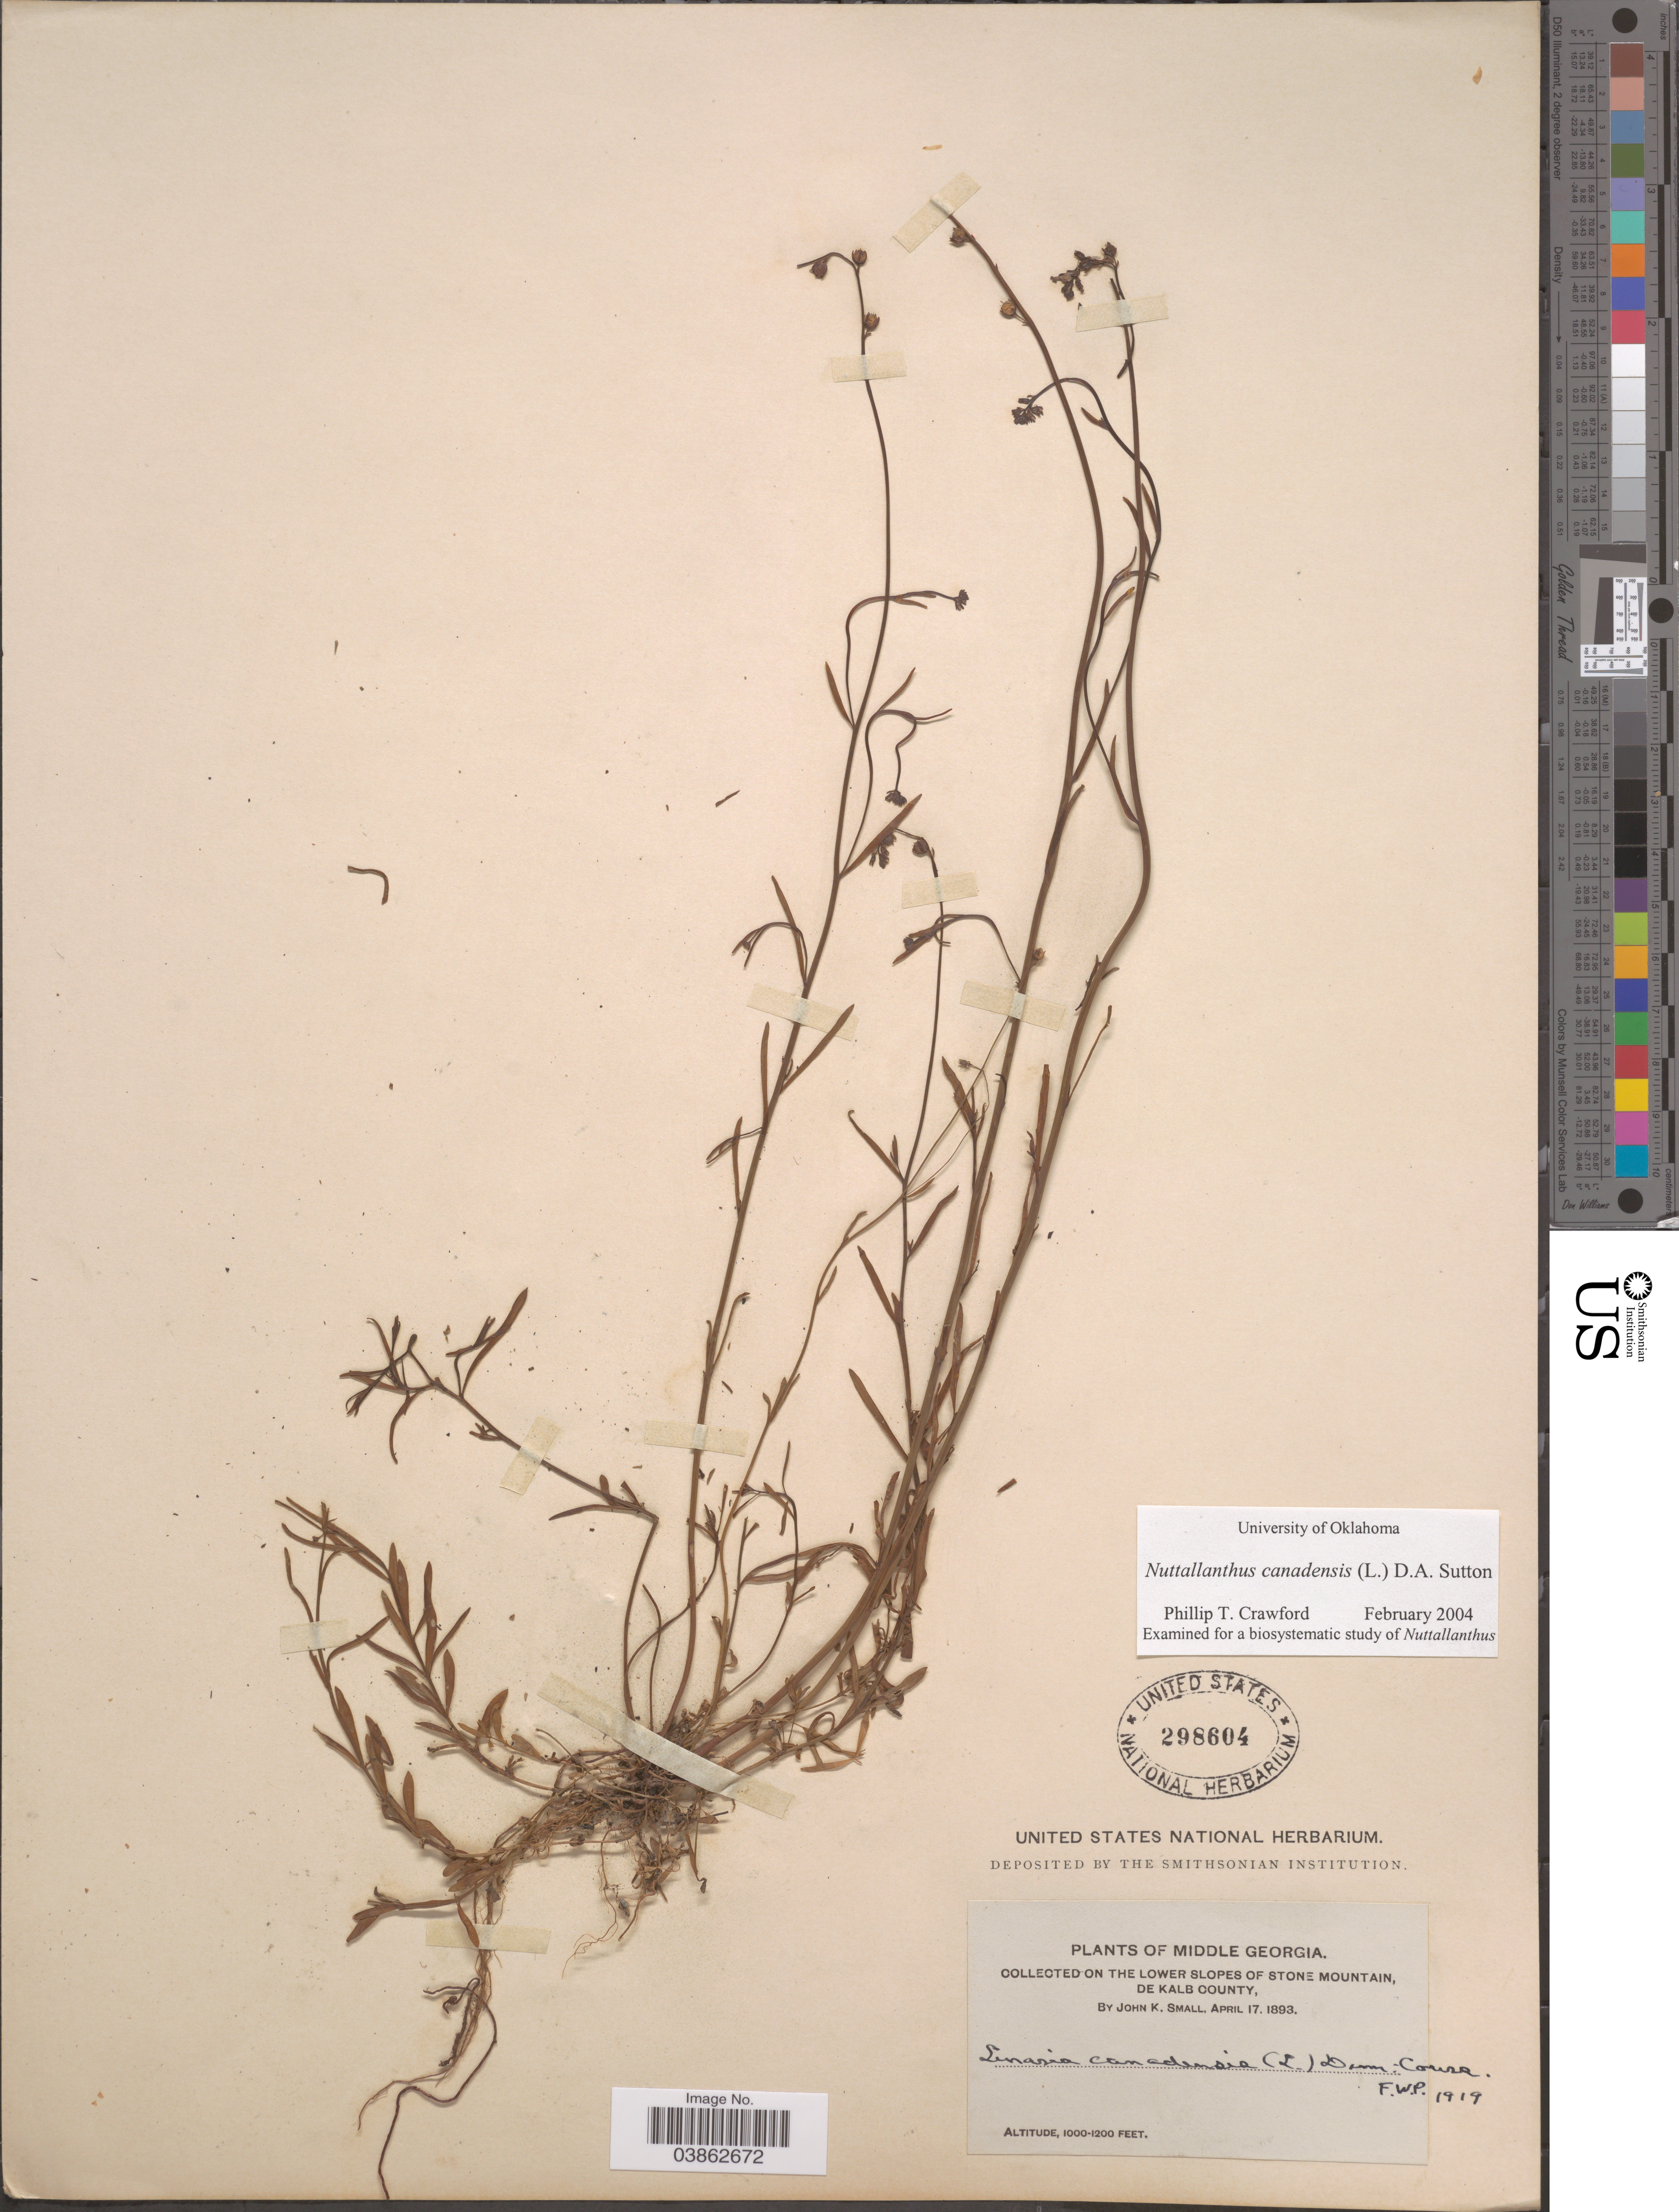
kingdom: Plantae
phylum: Tracheophyta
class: Magnoliopsida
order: Lamiales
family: Plantaginaceae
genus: Linaria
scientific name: Linaria canadensis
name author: (L.) Dum. Cours.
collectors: J. K. Small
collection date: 1893-04-17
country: United States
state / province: Georgia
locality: Middle Georgia. On the lower slopes of Stone Mountain, De Kalb County.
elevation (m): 305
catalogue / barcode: US 298604